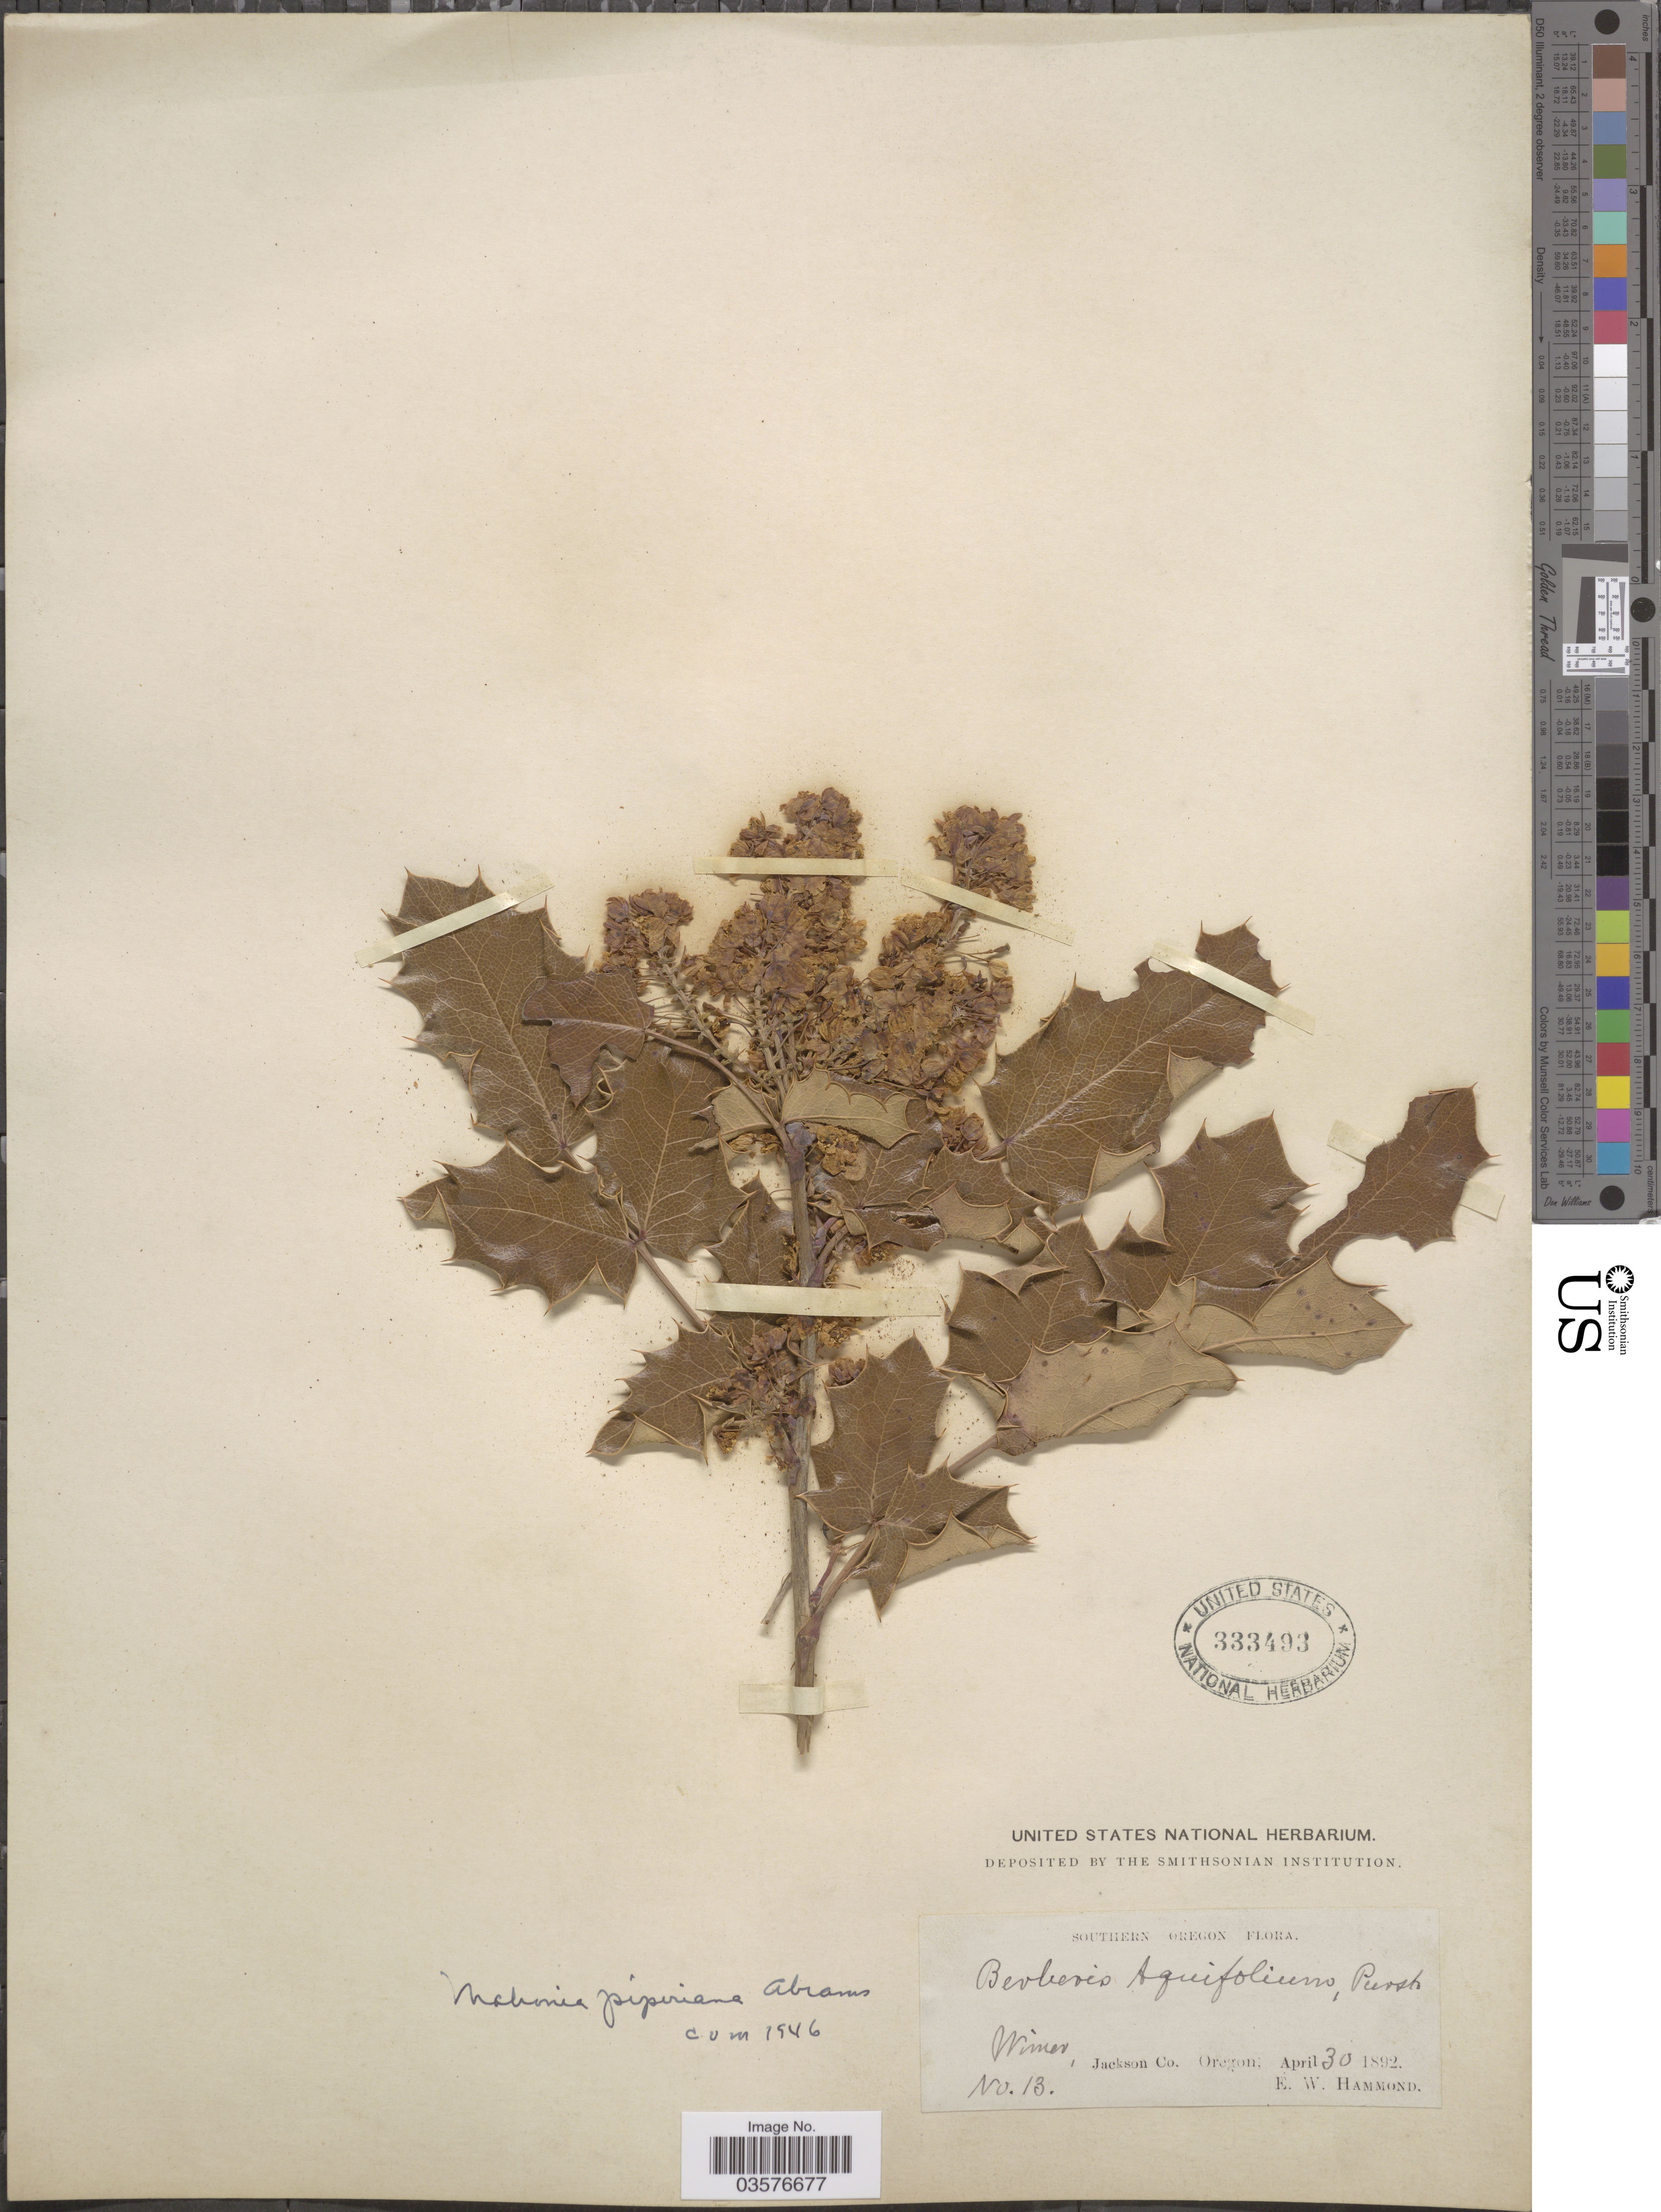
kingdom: Plantae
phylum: Tracheophyta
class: Magnoliopsida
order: Ranunculales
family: Berberidaceae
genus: Mahonia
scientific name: Mahonia piperiana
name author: Abrams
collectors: E. Hammond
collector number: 13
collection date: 1892-04-30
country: United States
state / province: Oregon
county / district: Jackson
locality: Southern Oregon. Wimer, Jackson Co.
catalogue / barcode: US 333493